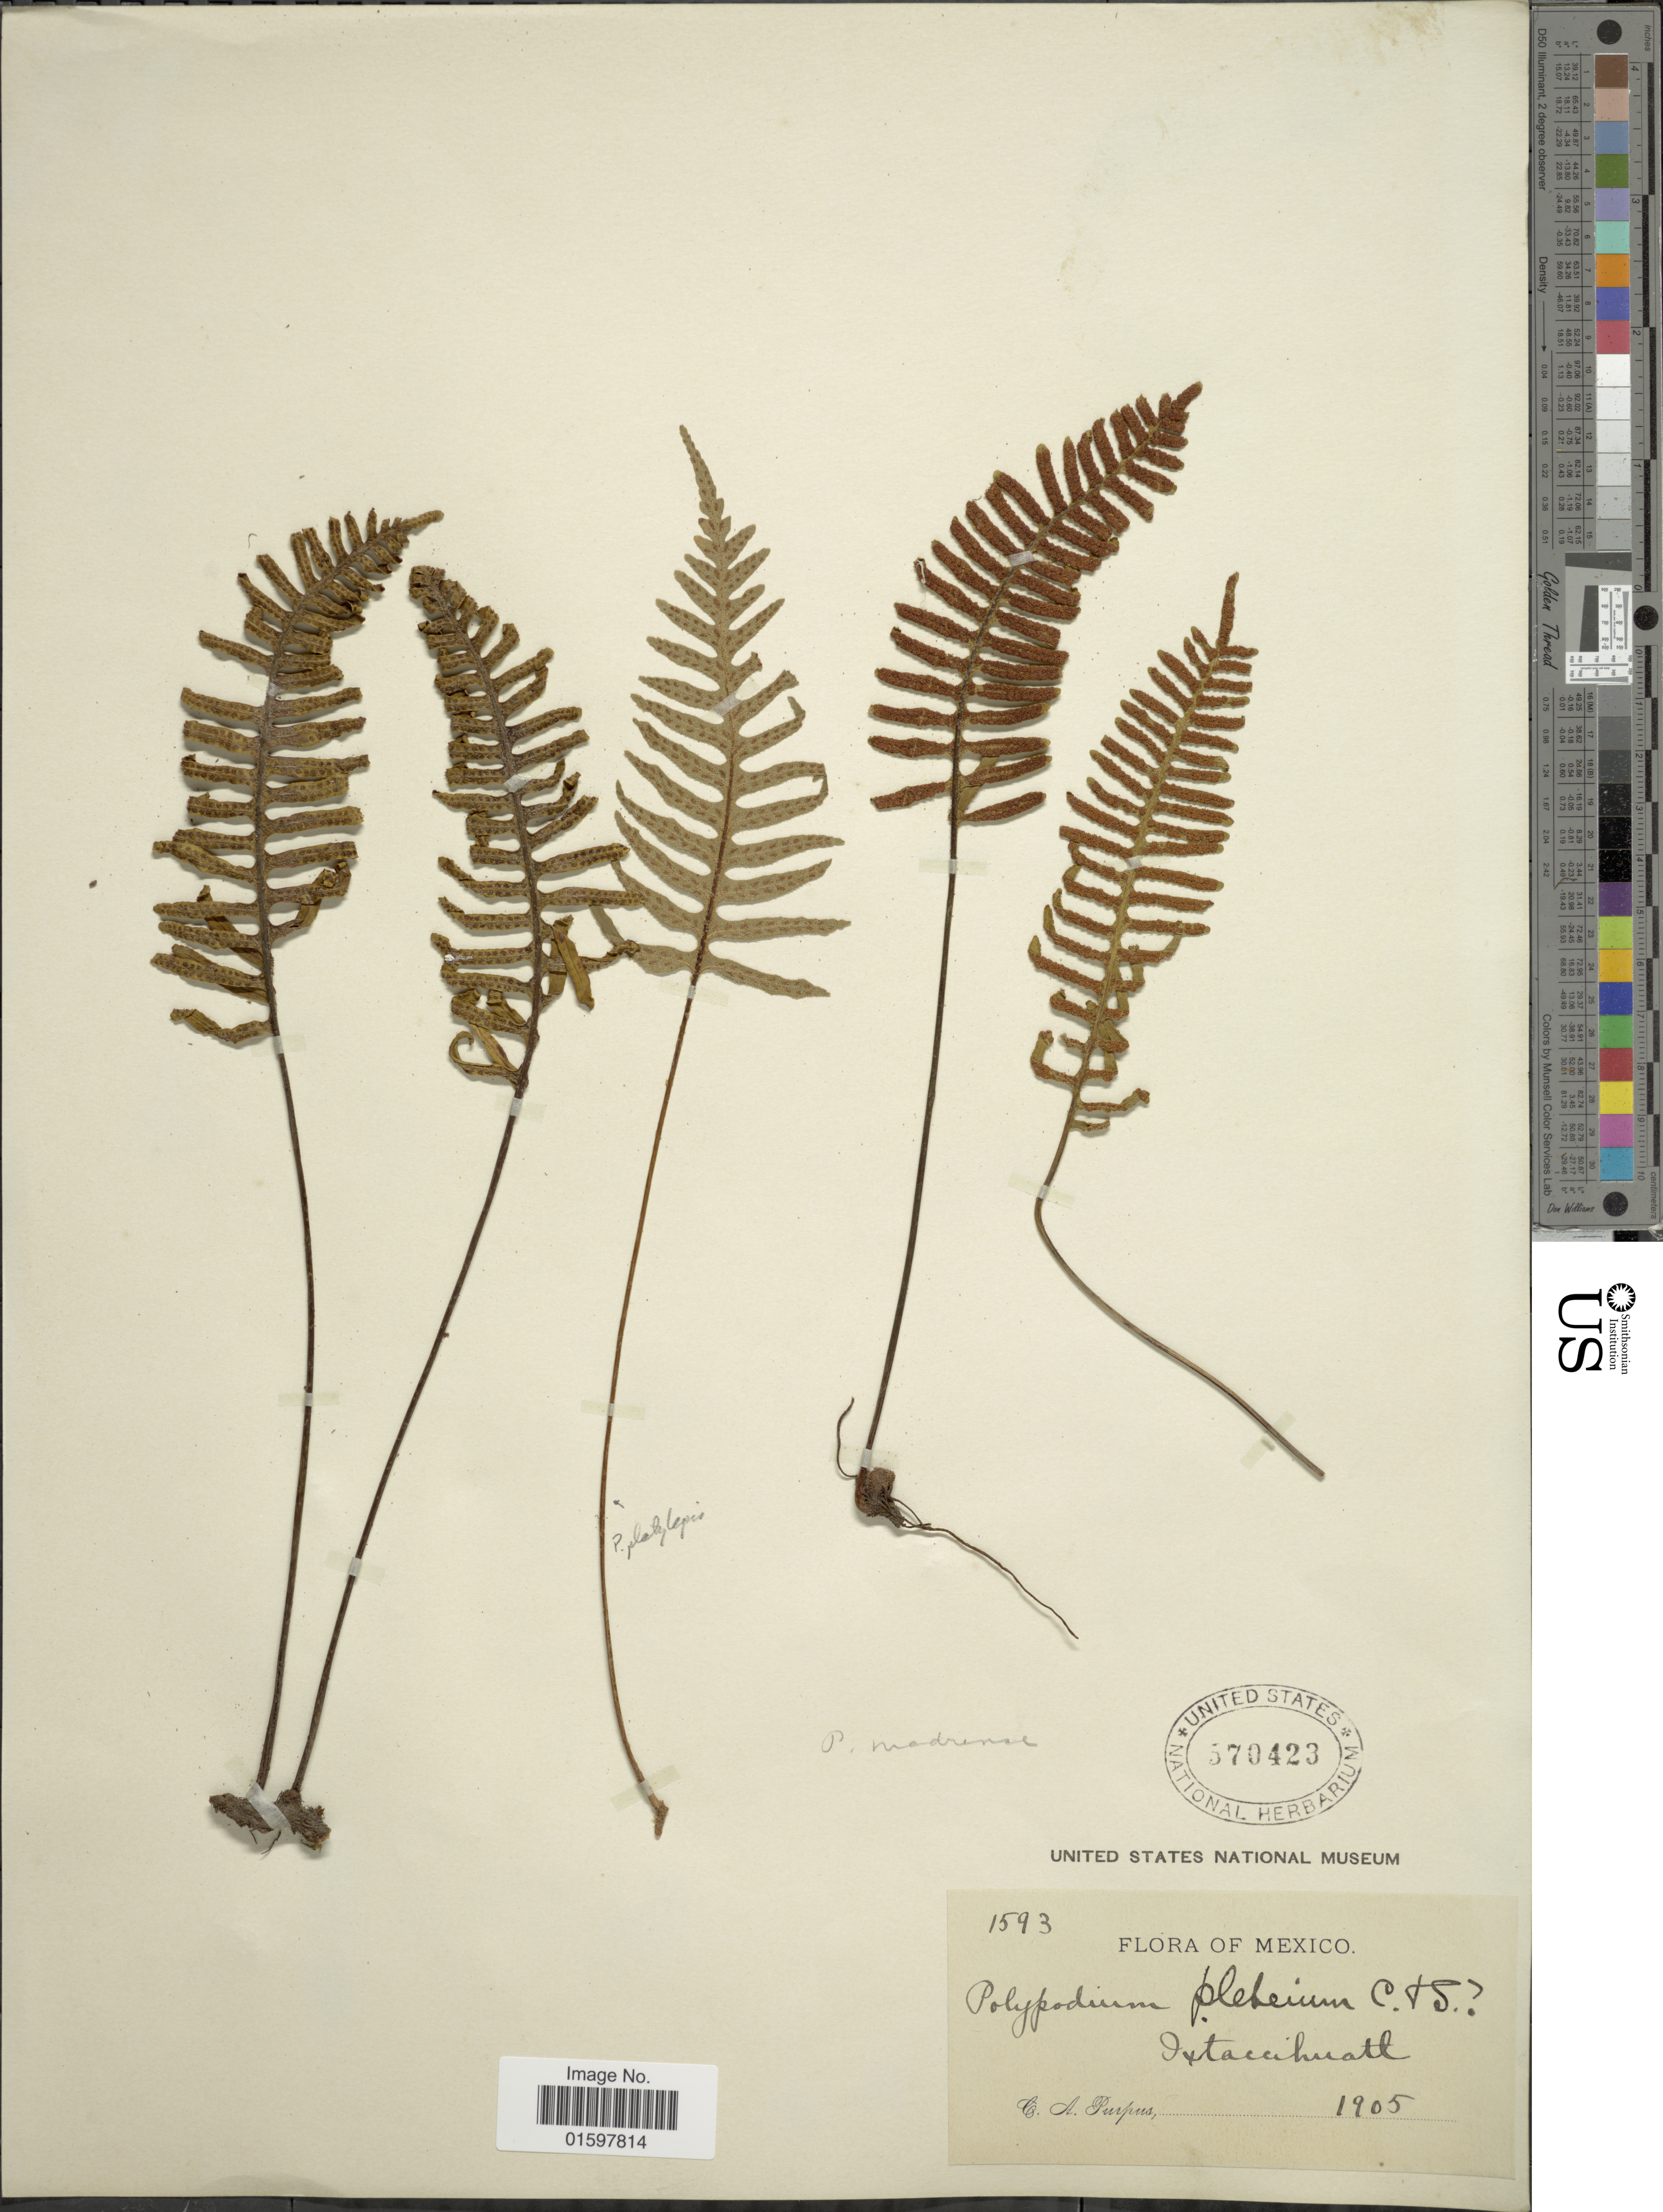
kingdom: Plantae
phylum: Tracheophyta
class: Polypodiopsida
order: Polypodiales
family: Polypodiaceae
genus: Pleopeltis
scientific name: Pleopeltis madrense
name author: (J. Sm.) A.R. Sm. & Tejero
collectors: C. A. Purpus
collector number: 1593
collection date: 1905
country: Mexico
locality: Iztaccihuatl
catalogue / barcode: US 570423